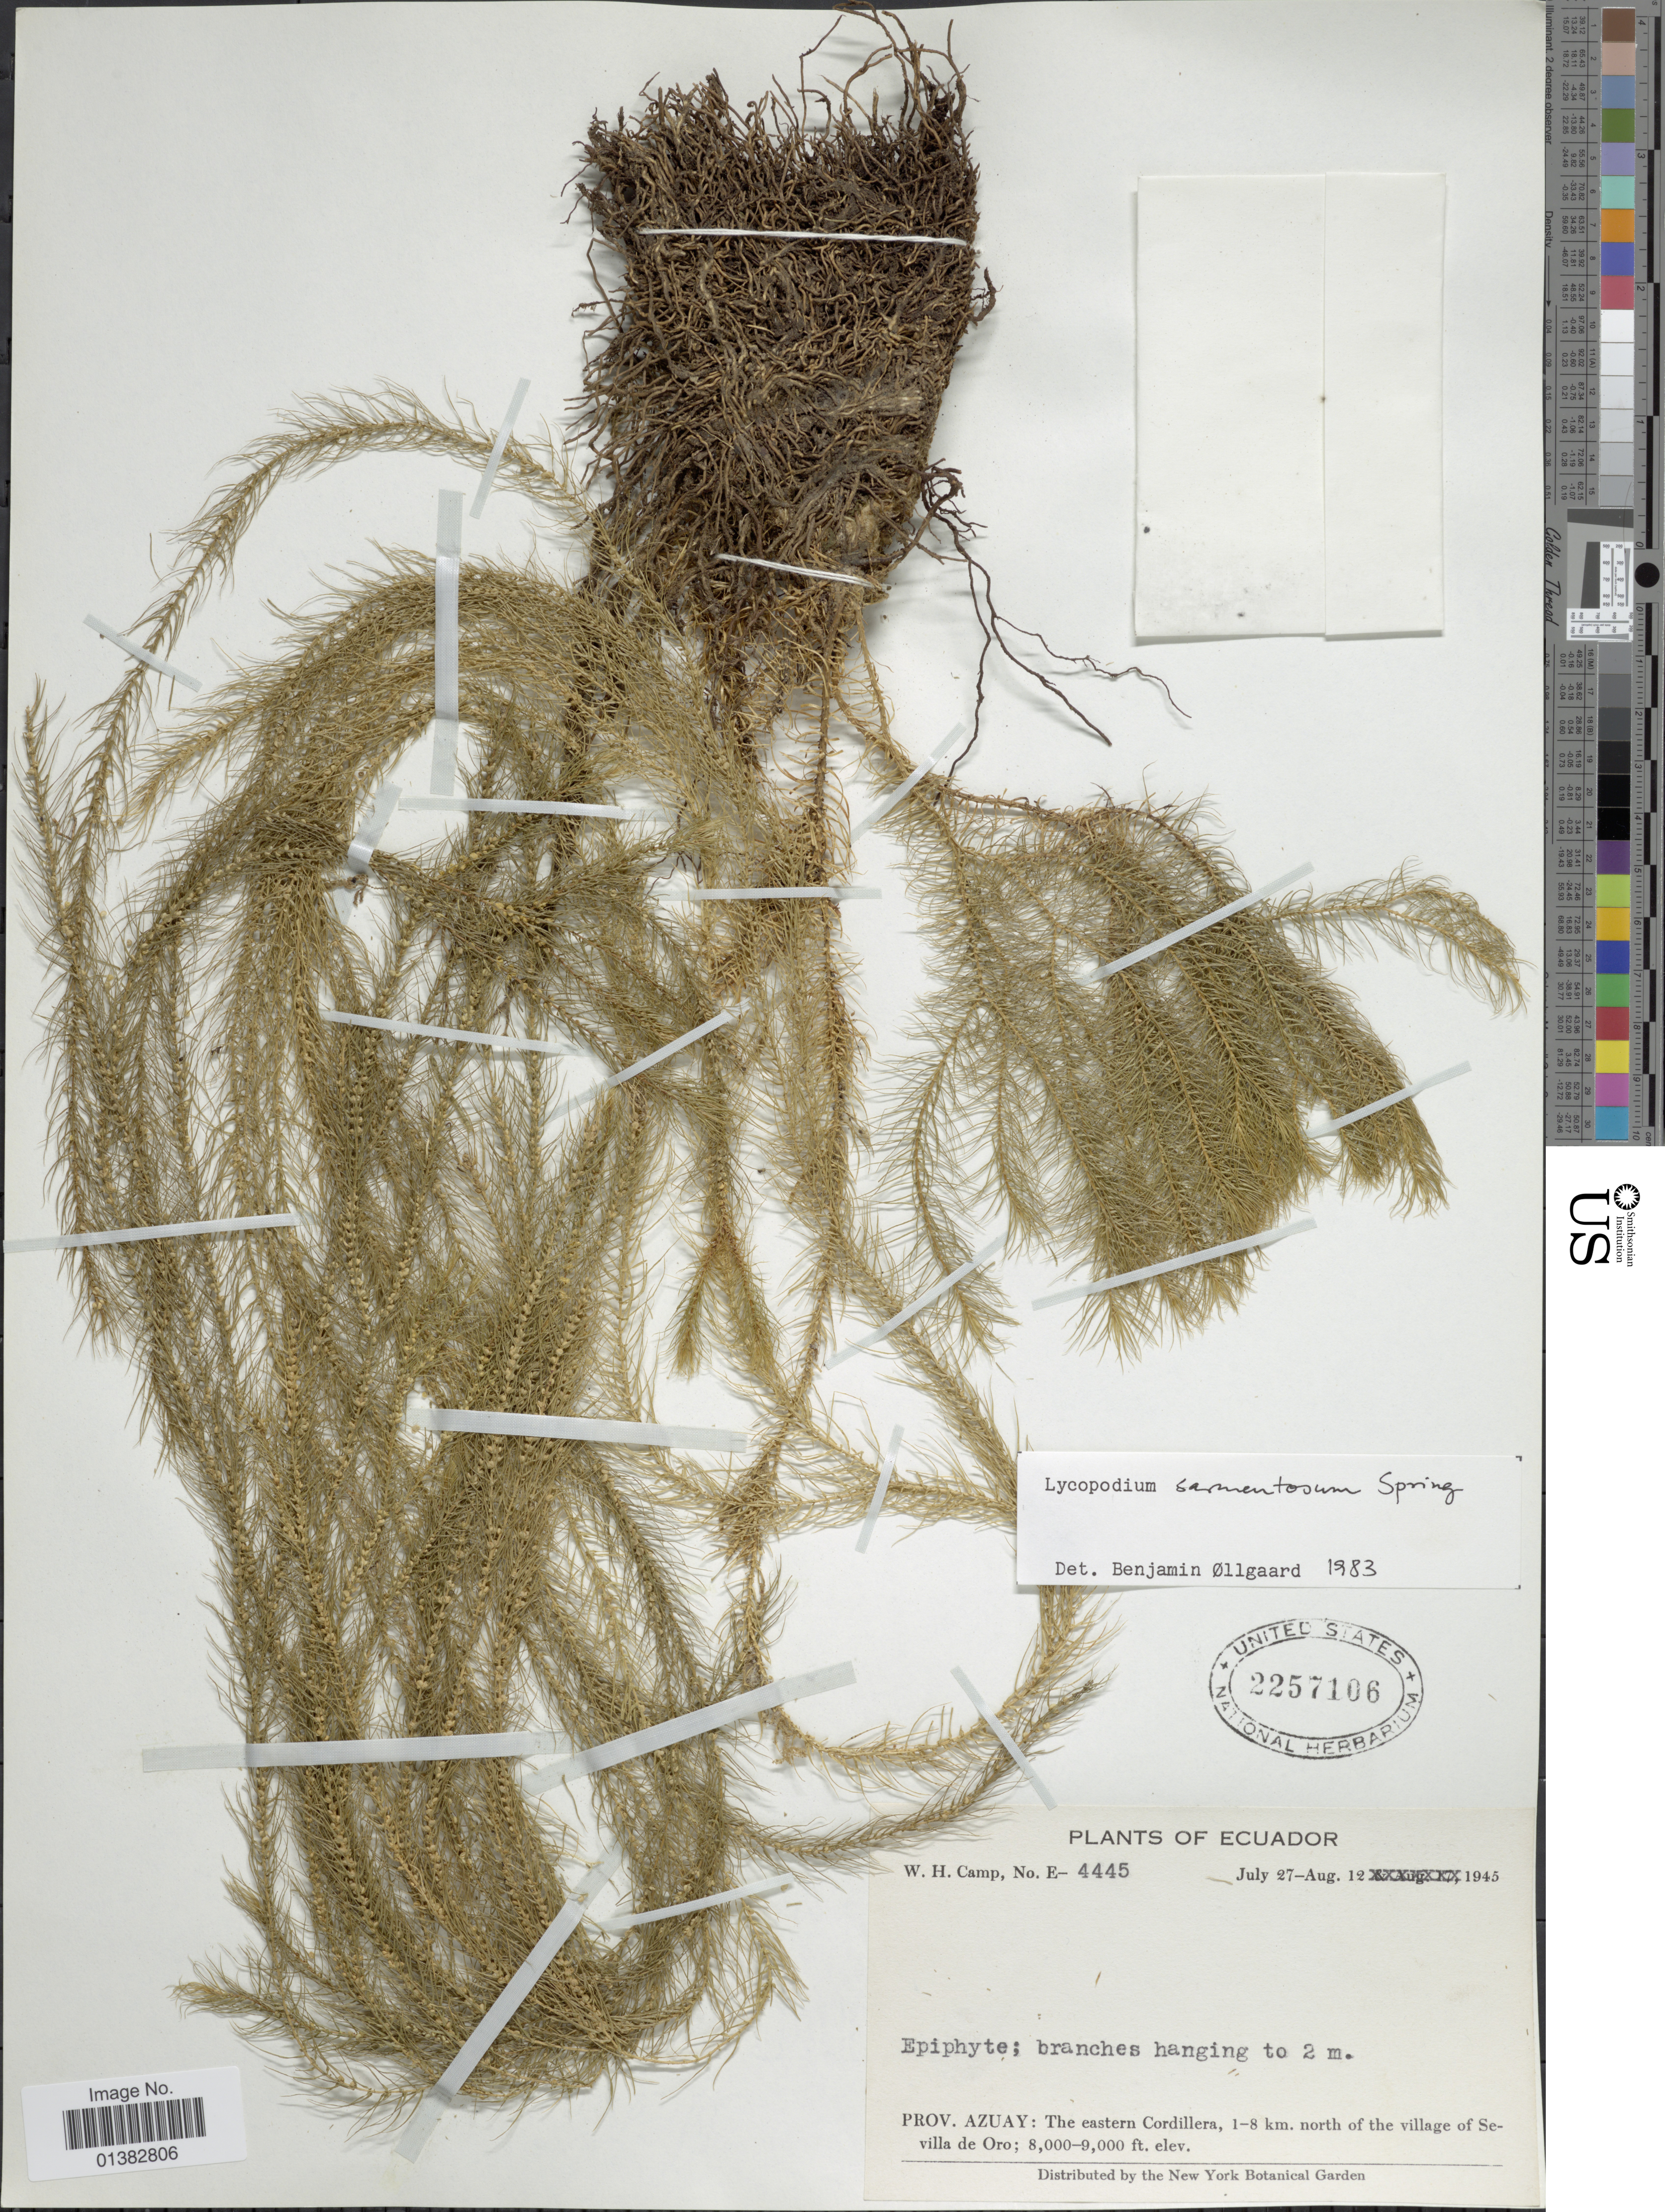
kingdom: Plantae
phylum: Tracheophyta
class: Lycopodiopsida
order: Lycopodiales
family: Lycopodiaceae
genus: Phlegmariurus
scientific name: Phlegmariurus sarmentosus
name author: (Spring) B. Øllg.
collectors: W. H. Camp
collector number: E-4445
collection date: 1945-07-27/1945-08-12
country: Ecuador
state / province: Azuay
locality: The eastern Cordillera, 1-8 km. north of the village of Sevilla de Oro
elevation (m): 2438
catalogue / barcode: US 2257106